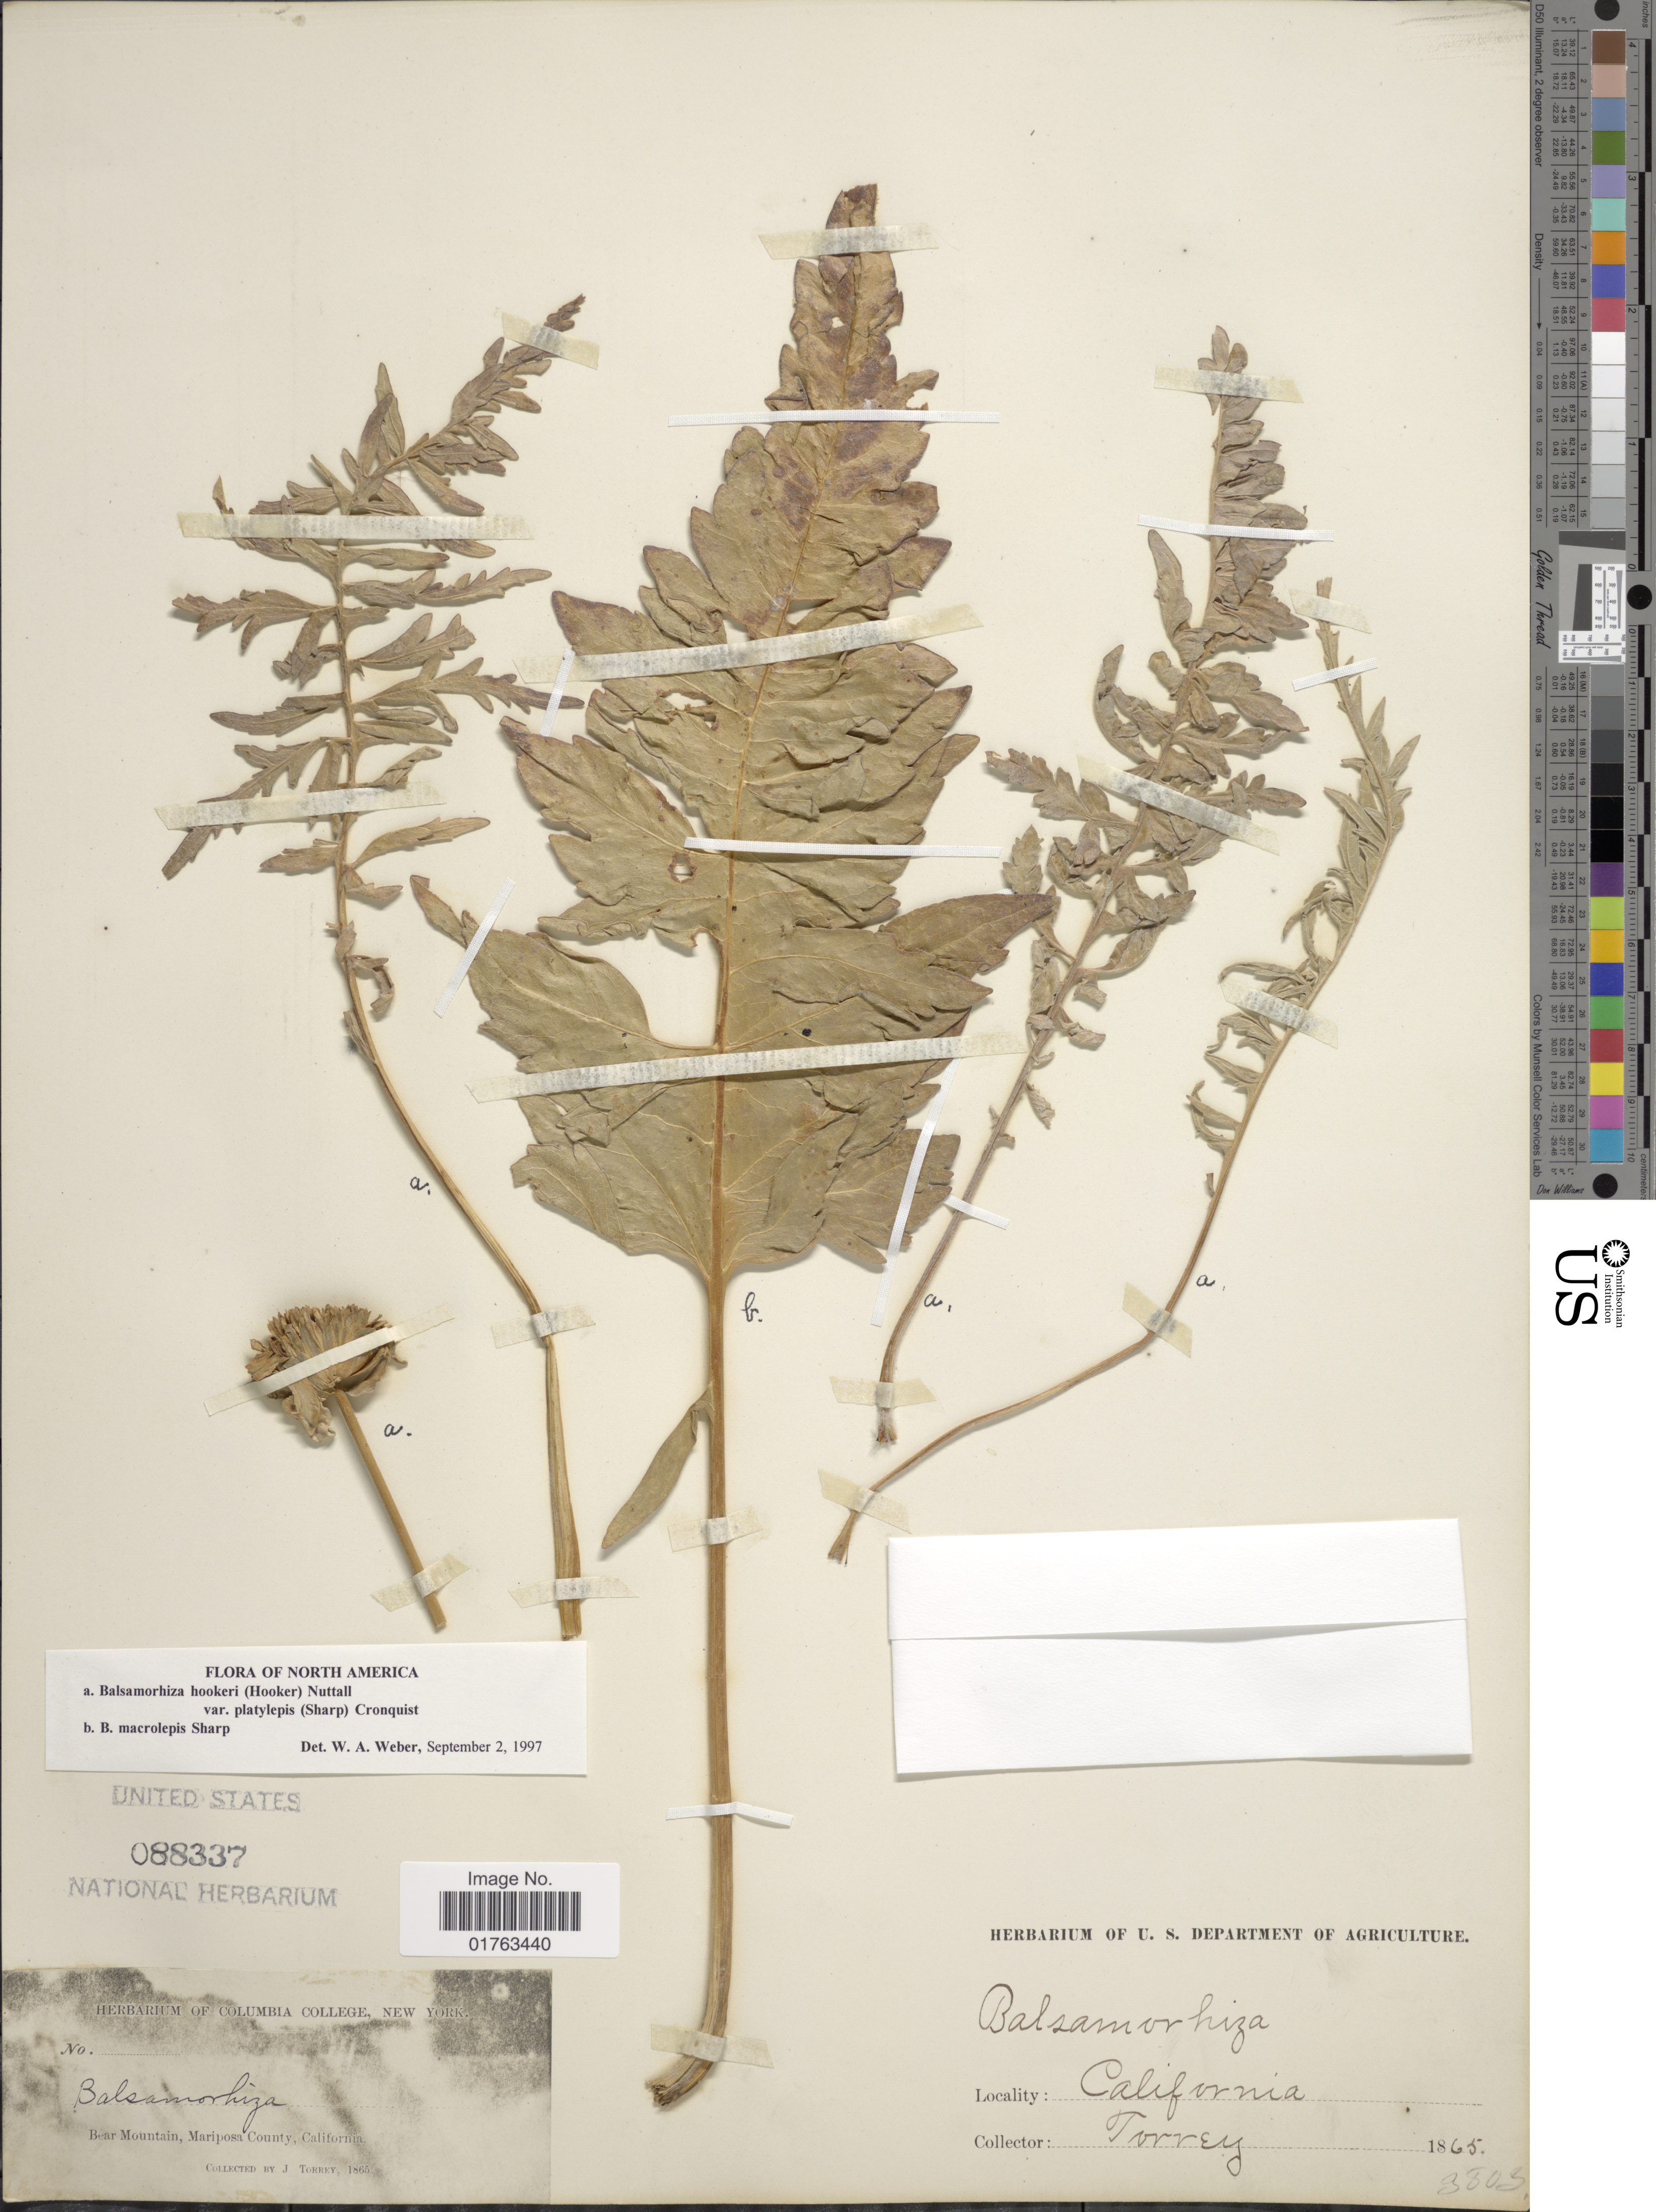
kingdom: Plantae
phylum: Tracheophyta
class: Magnoliopsida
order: Asterales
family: Asteraceae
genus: Balsamorhiza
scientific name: Balsamorhiza hookeri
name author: Nutt.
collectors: J. Torrey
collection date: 1865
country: United States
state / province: California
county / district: Mariposa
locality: Bear Mountain, Mariposa County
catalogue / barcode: US 88337